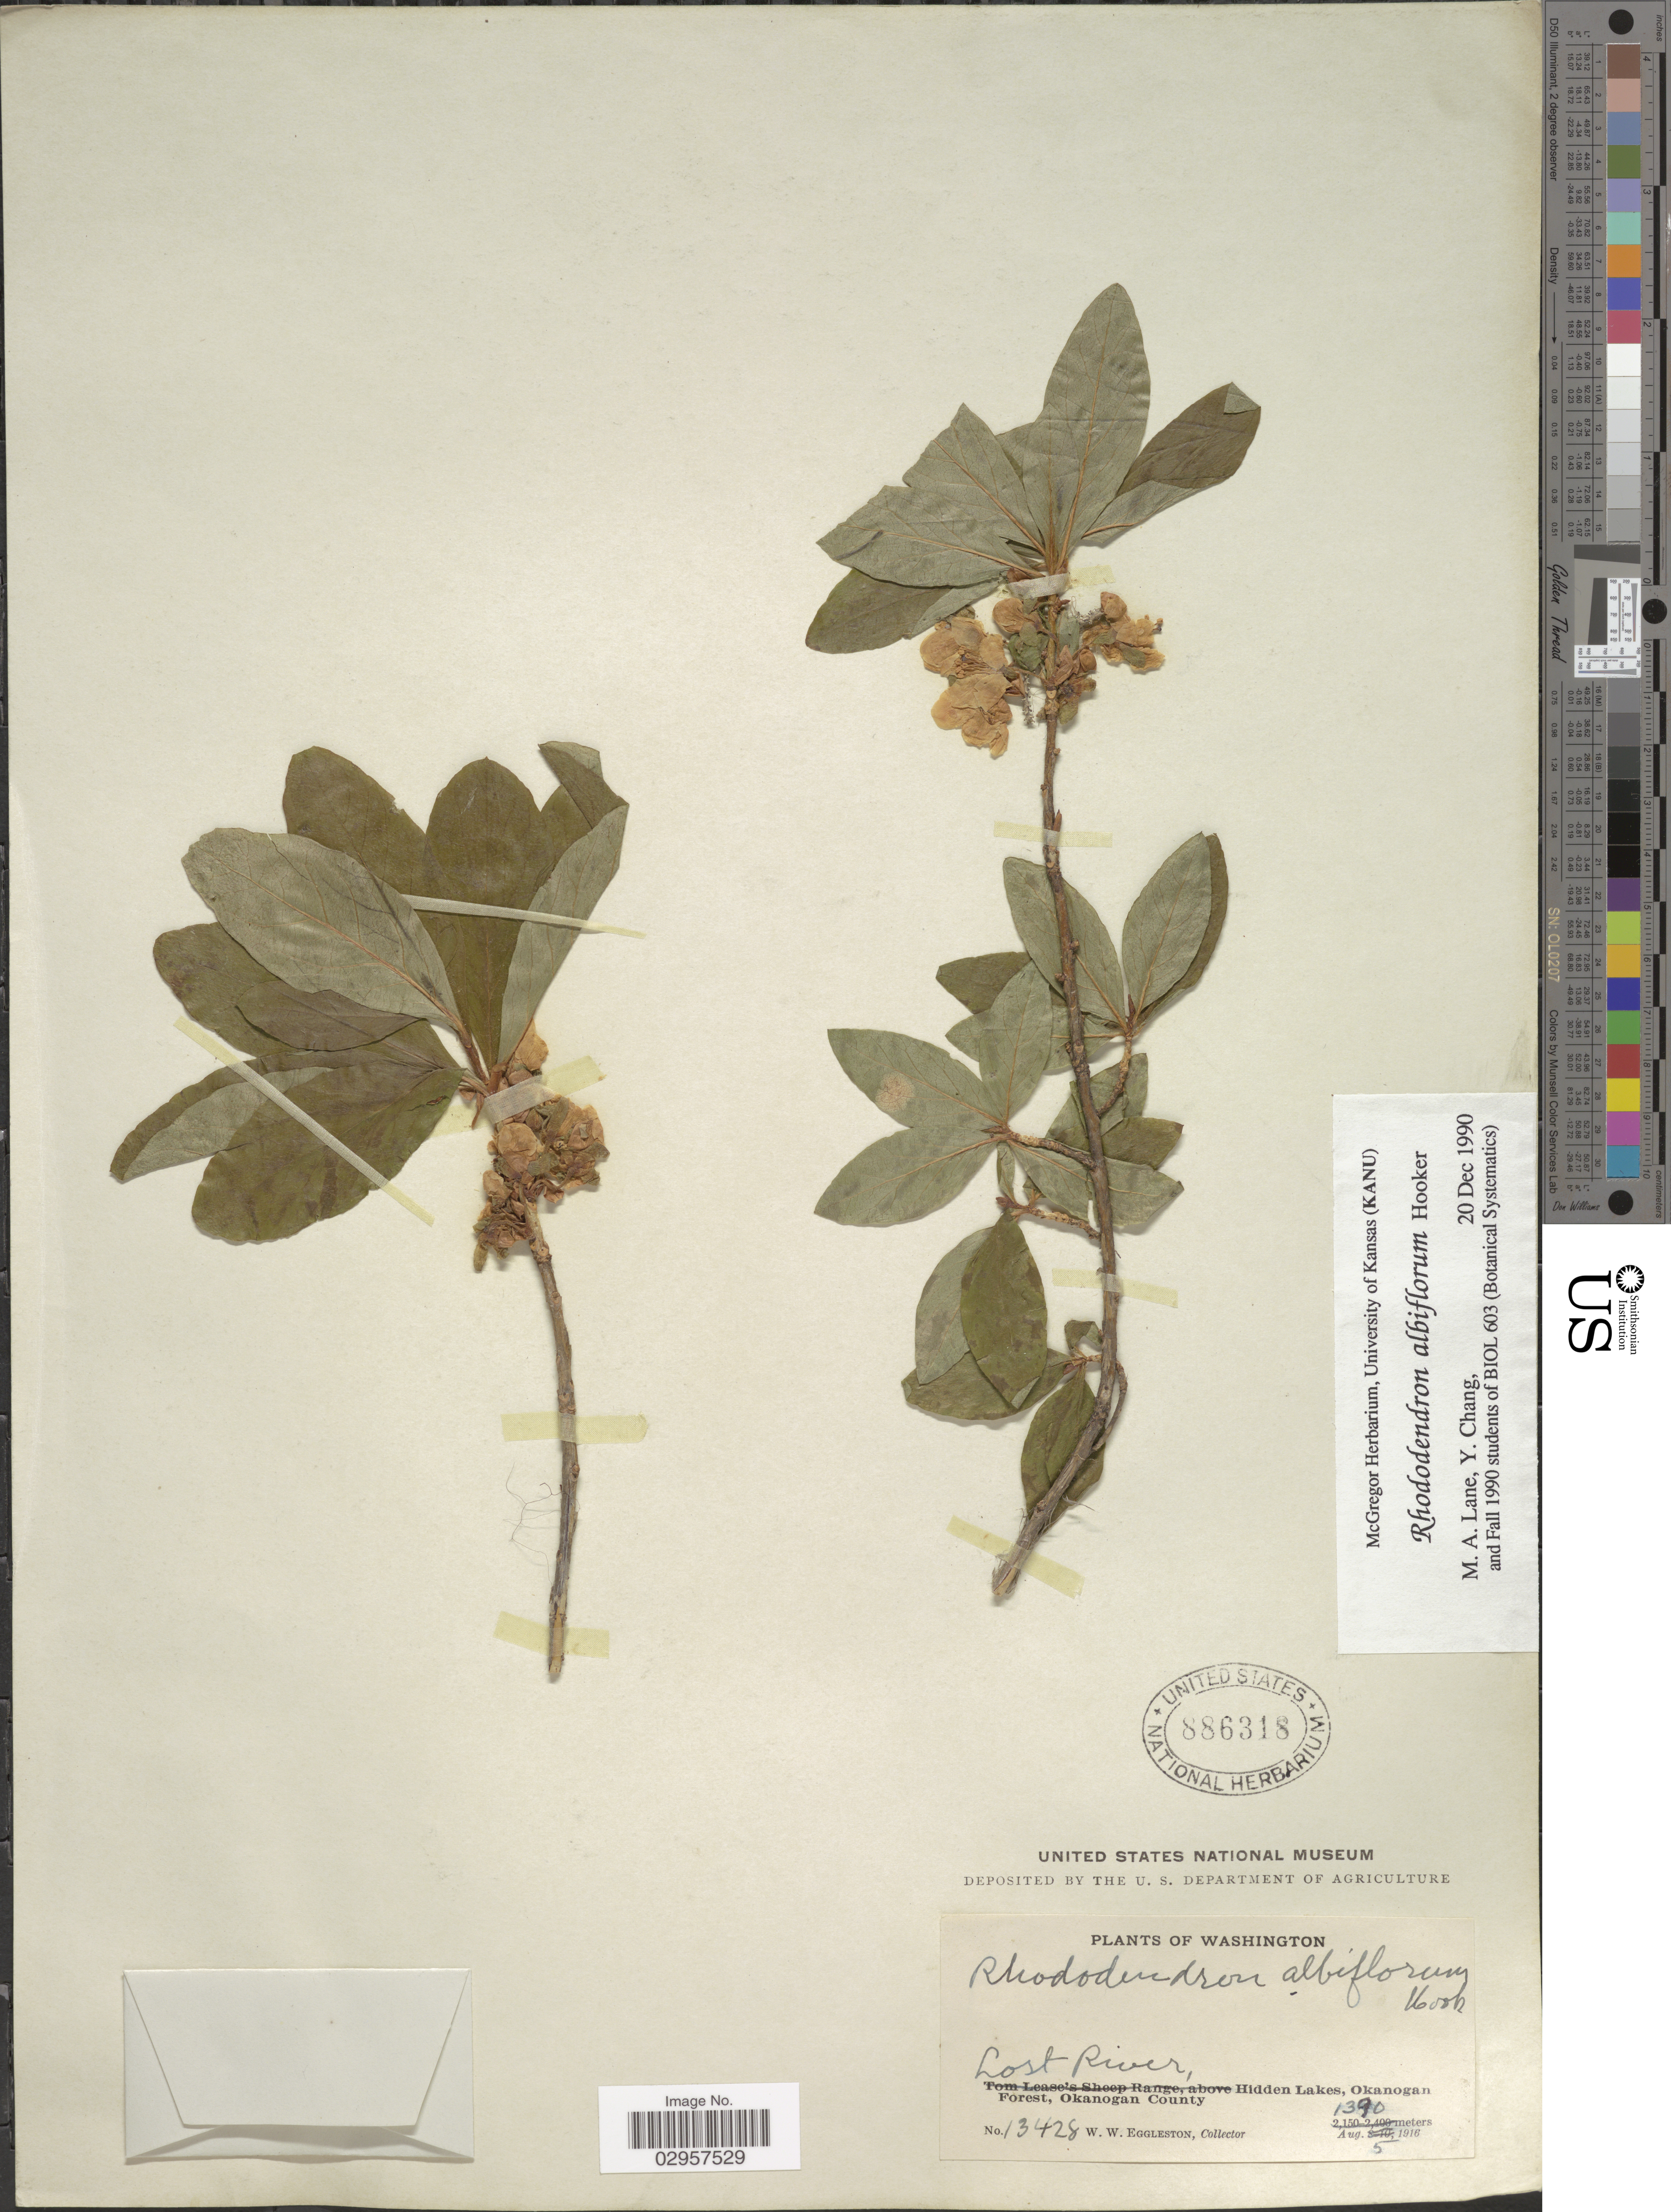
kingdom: Plantae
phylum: Tracheophyta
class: Magnoliopsida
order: Ericales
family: Ericaceae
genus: Rhododendron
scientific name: Rhododendron albiflorum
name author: Hook.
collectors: W. W. Eggleston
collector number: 13428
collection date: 1916-08-05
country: United States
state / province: Washington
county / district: Okanogan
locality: Lost River. Hidden lakes , Okanogan Forest, Okanogan County.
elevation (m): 1390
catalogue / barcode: US 886318